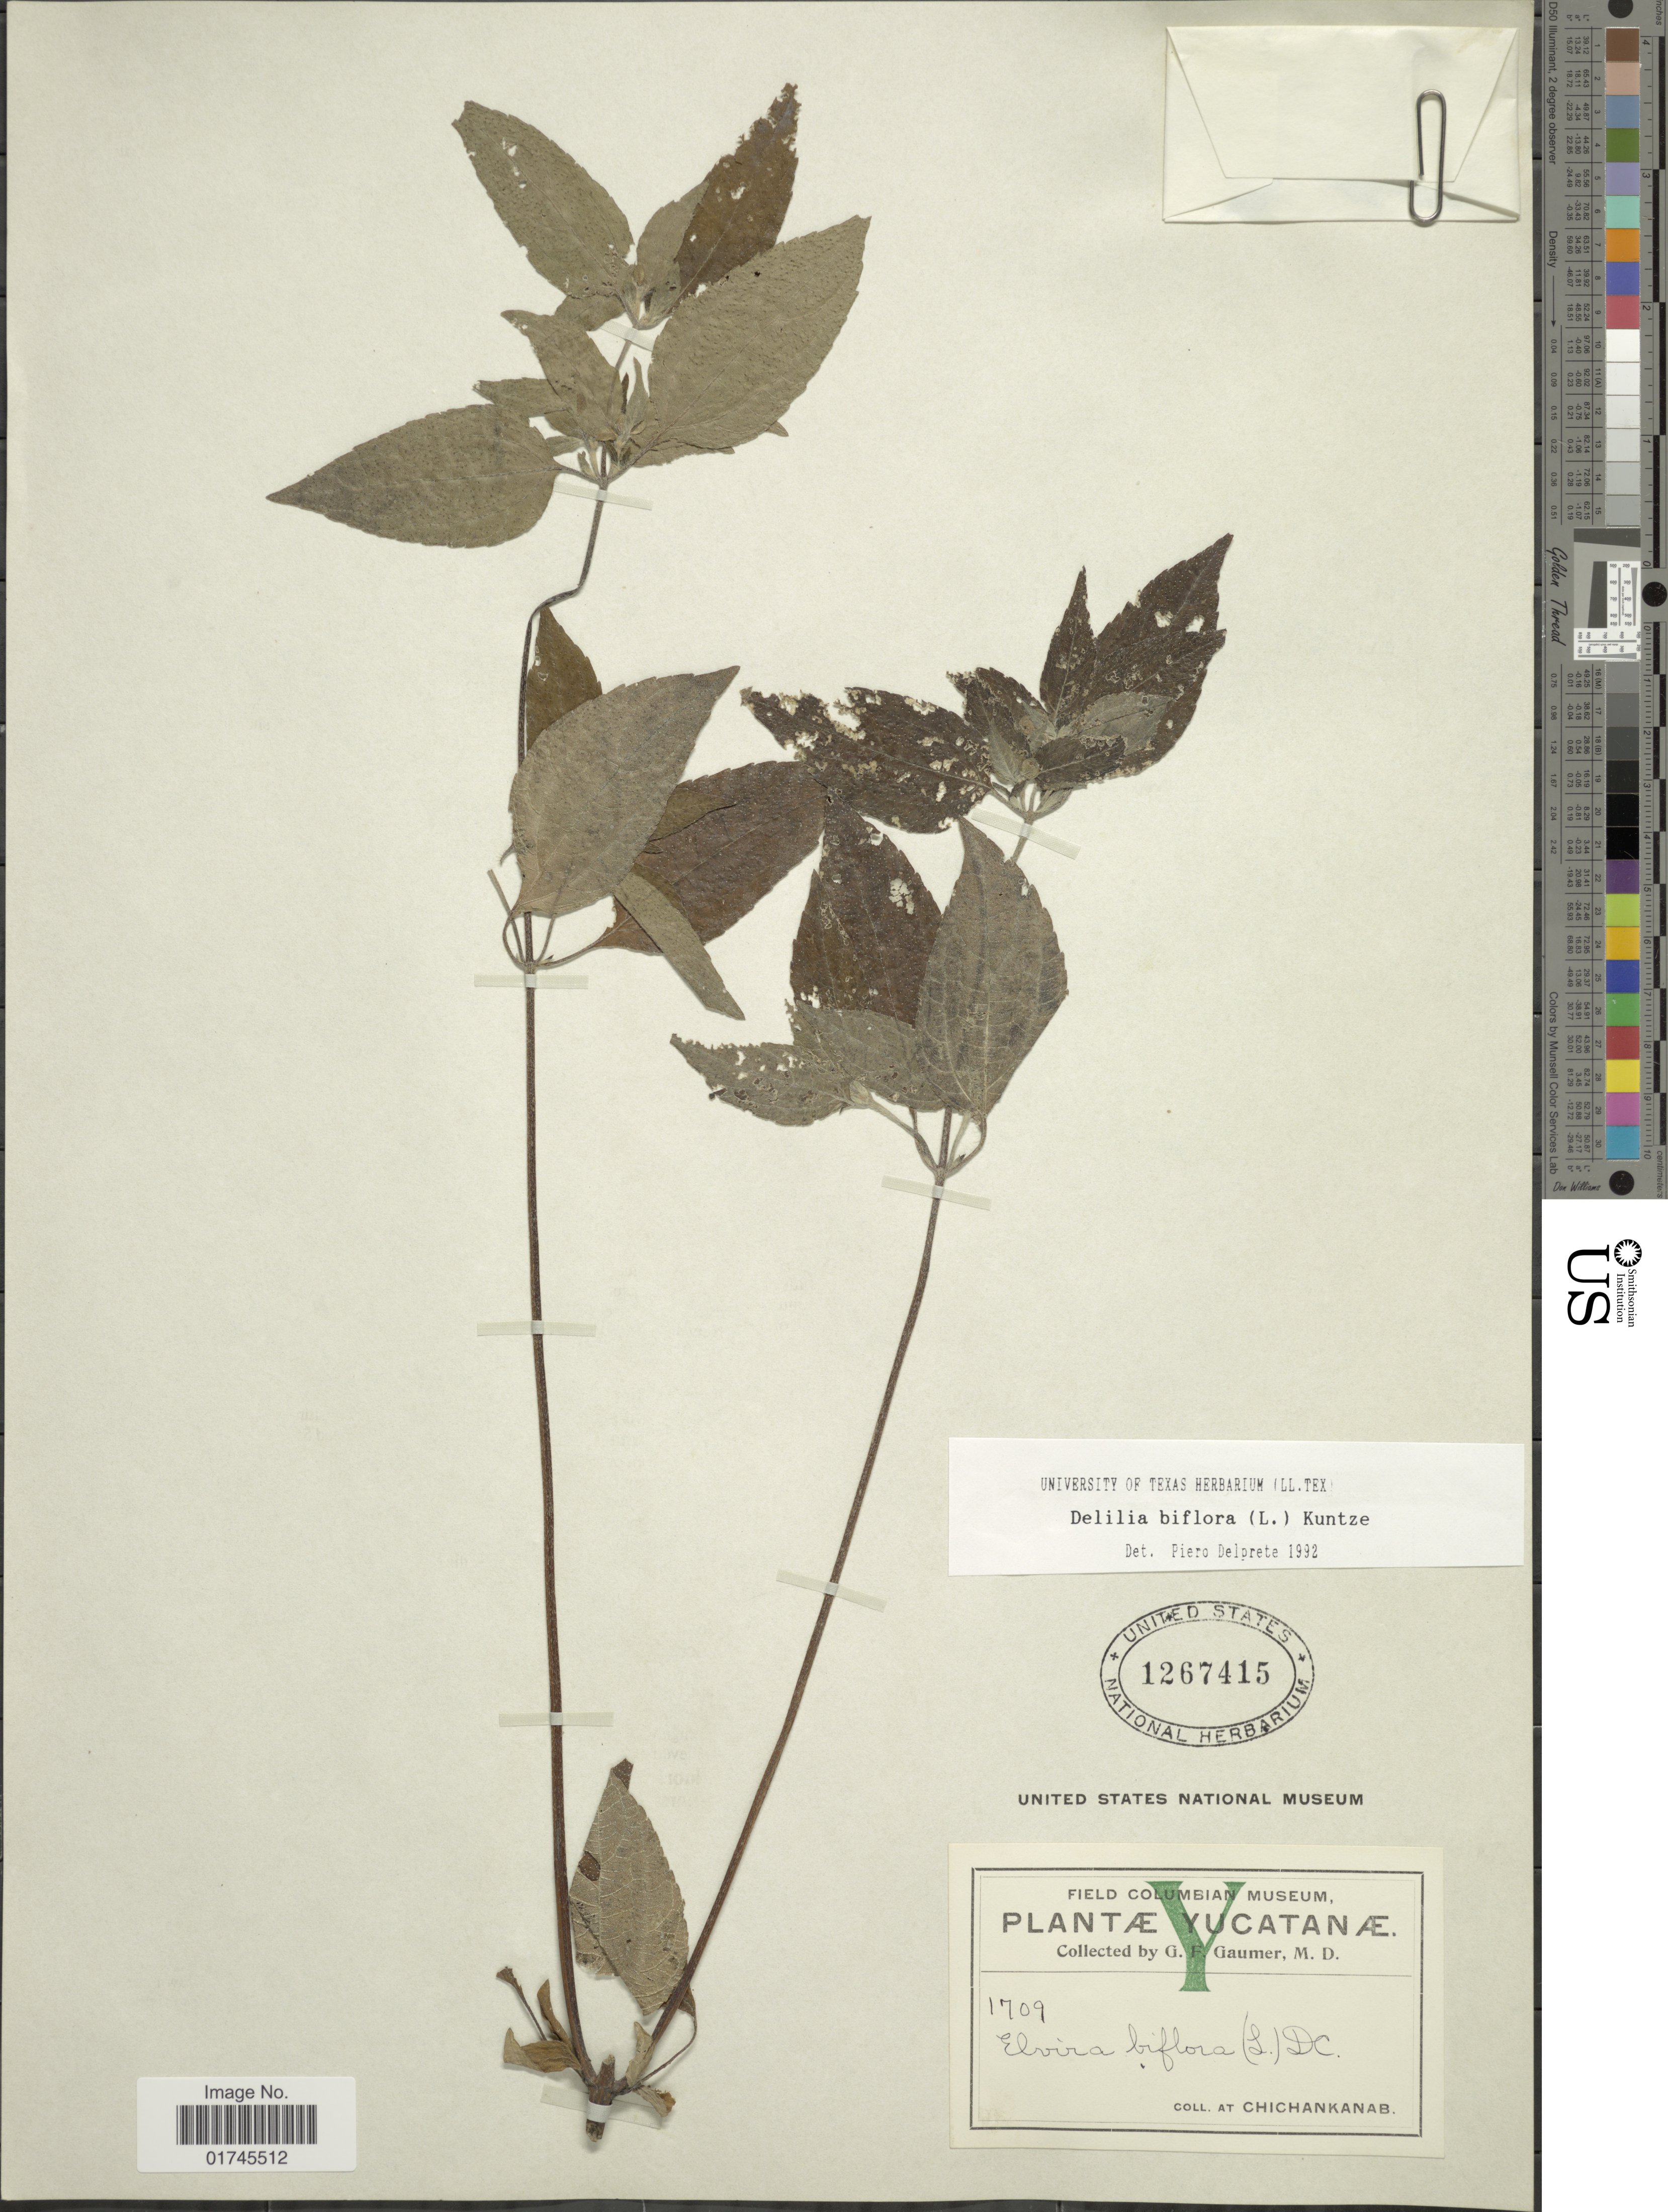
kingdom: Plantae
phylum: Tracheophyta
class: Magnoliopsida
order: Asterales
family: Asteraceae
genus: Delilia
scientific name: Delilia biflora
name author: (L.) Kuntze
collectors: G. F. Gaumer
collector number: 1709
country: Mexico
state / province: Yucatán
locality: At Chichankanab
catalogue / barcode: US 1267415